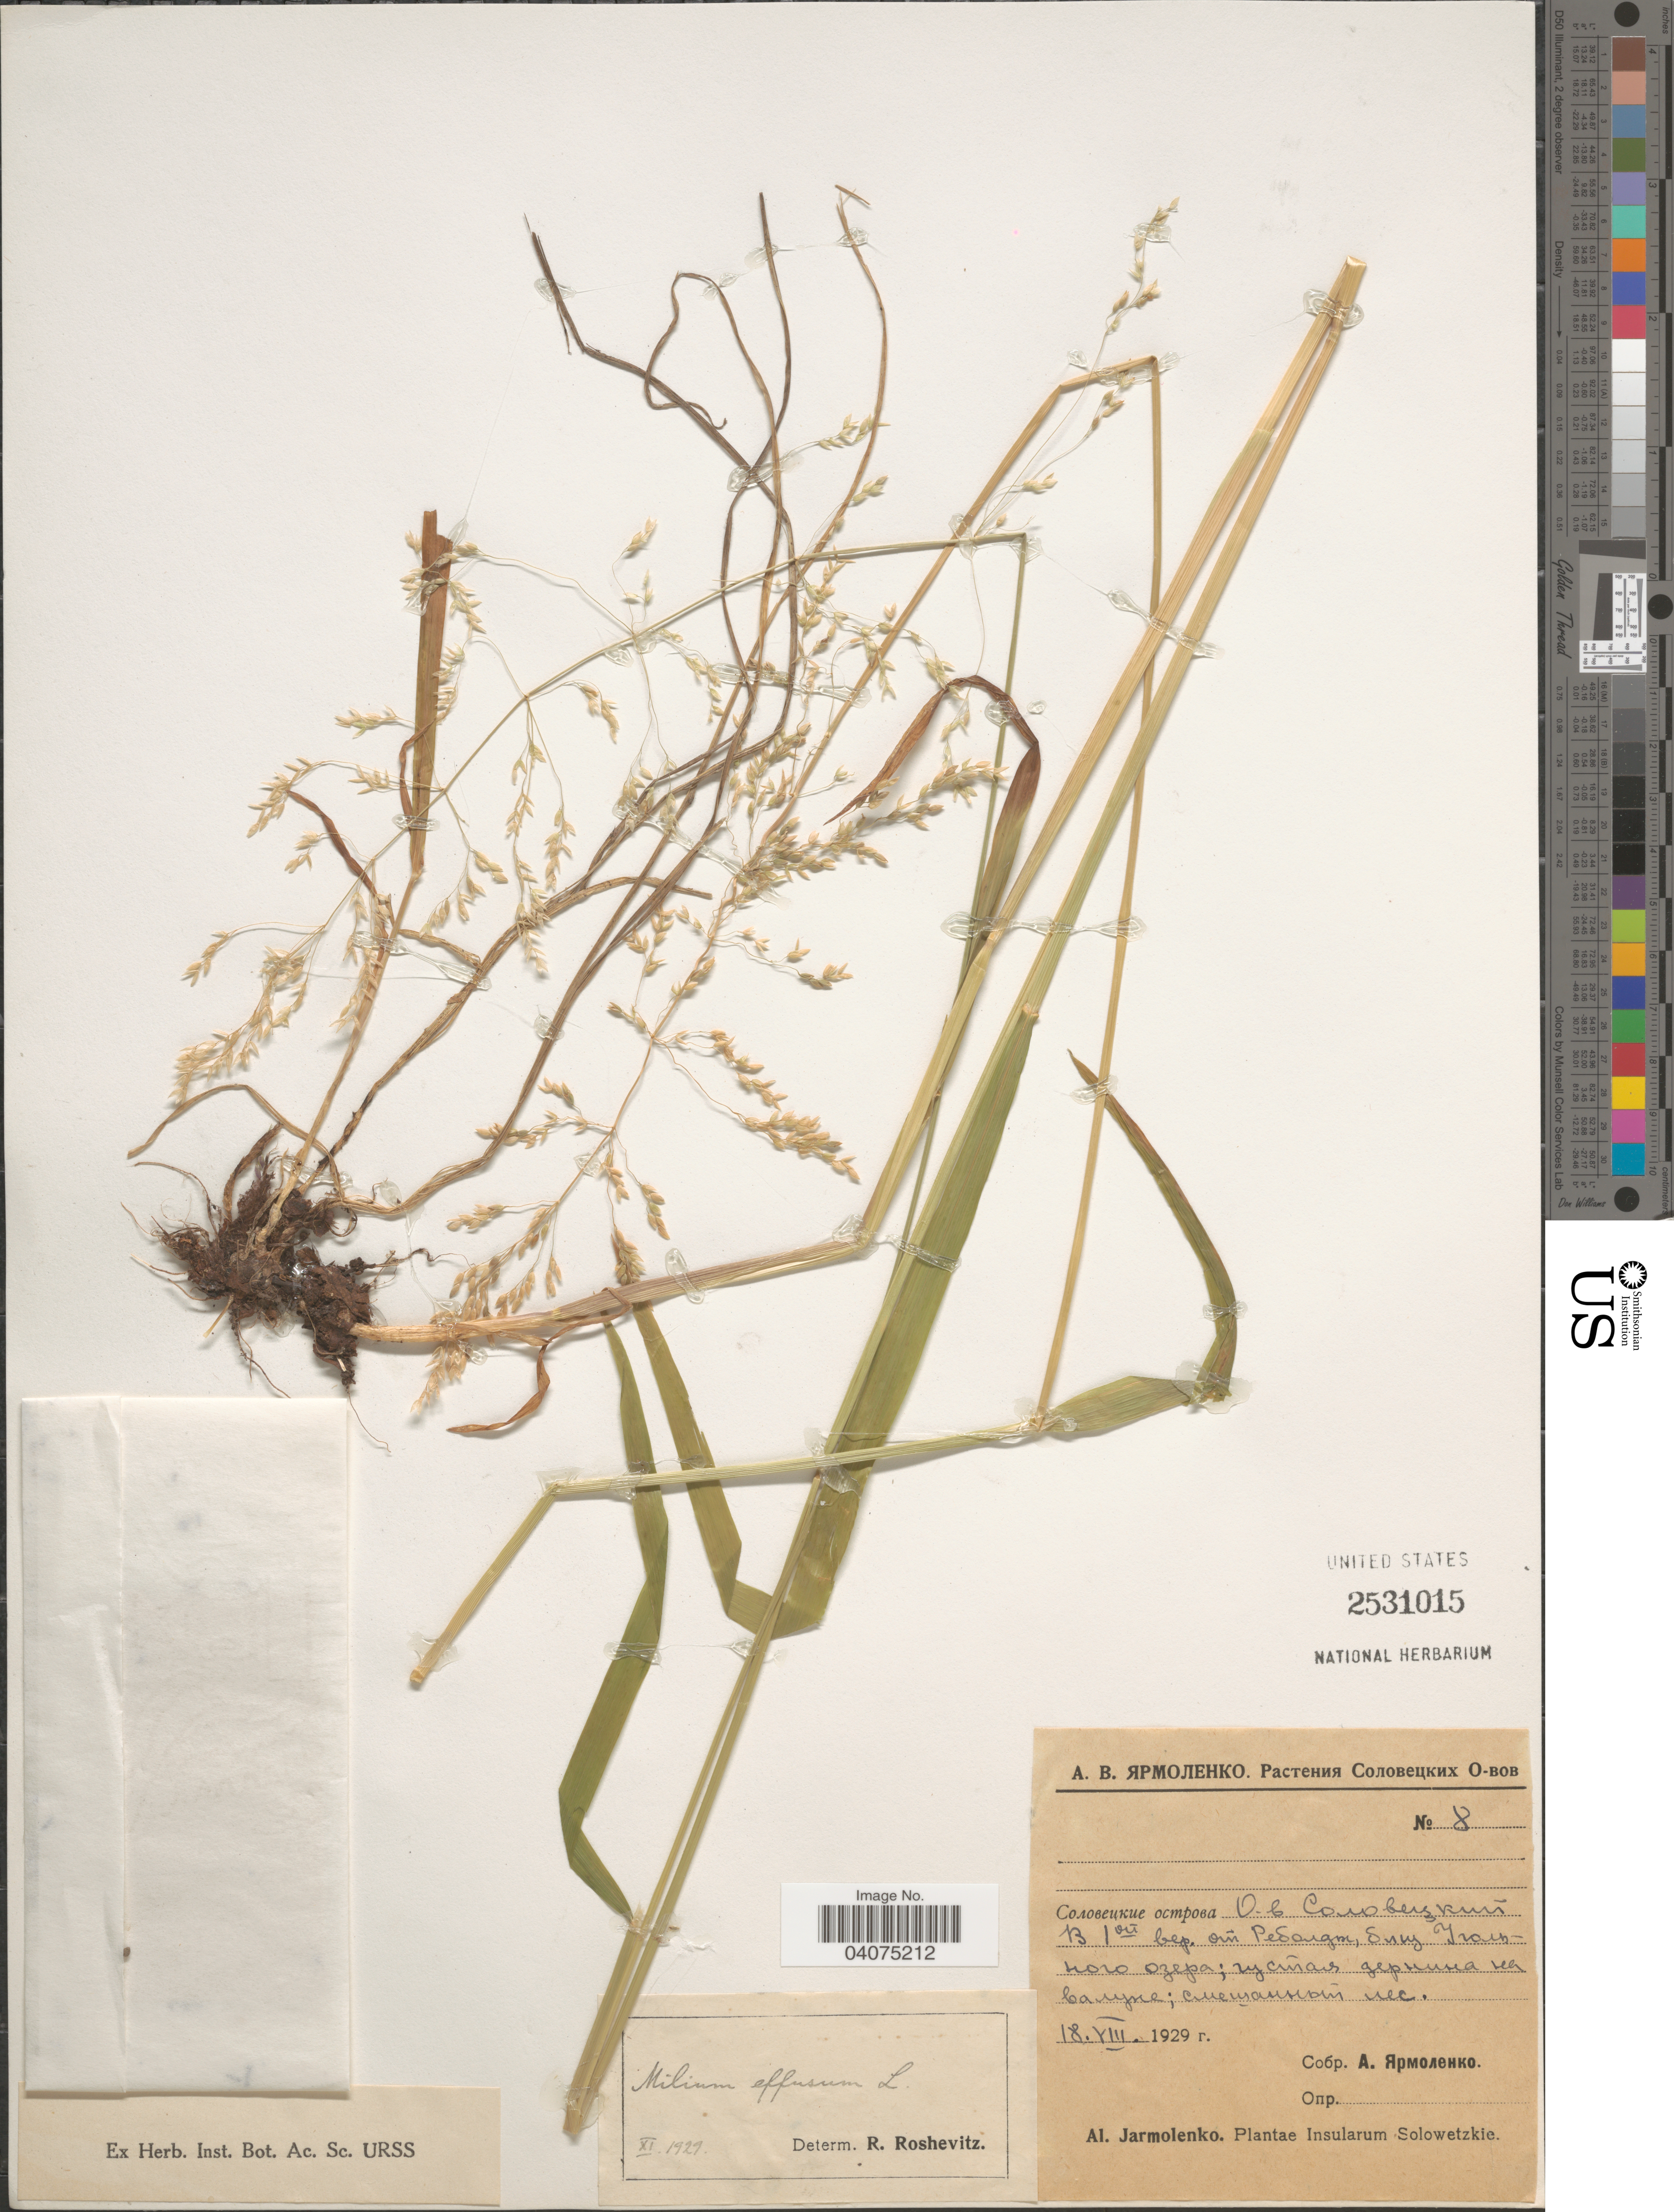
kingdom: Plantae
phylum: Tracheophyta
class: Liliopsida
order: Poales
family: Poaceae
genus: Milium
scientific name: Milium effusum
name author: L.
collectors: A. Jarmolenko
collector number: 8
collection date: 1929-08-18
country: Russian Federation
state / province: Arkhangelsk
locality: Insularum Solowetzkie. Lake Ugolnoye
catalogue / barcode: US 2531015